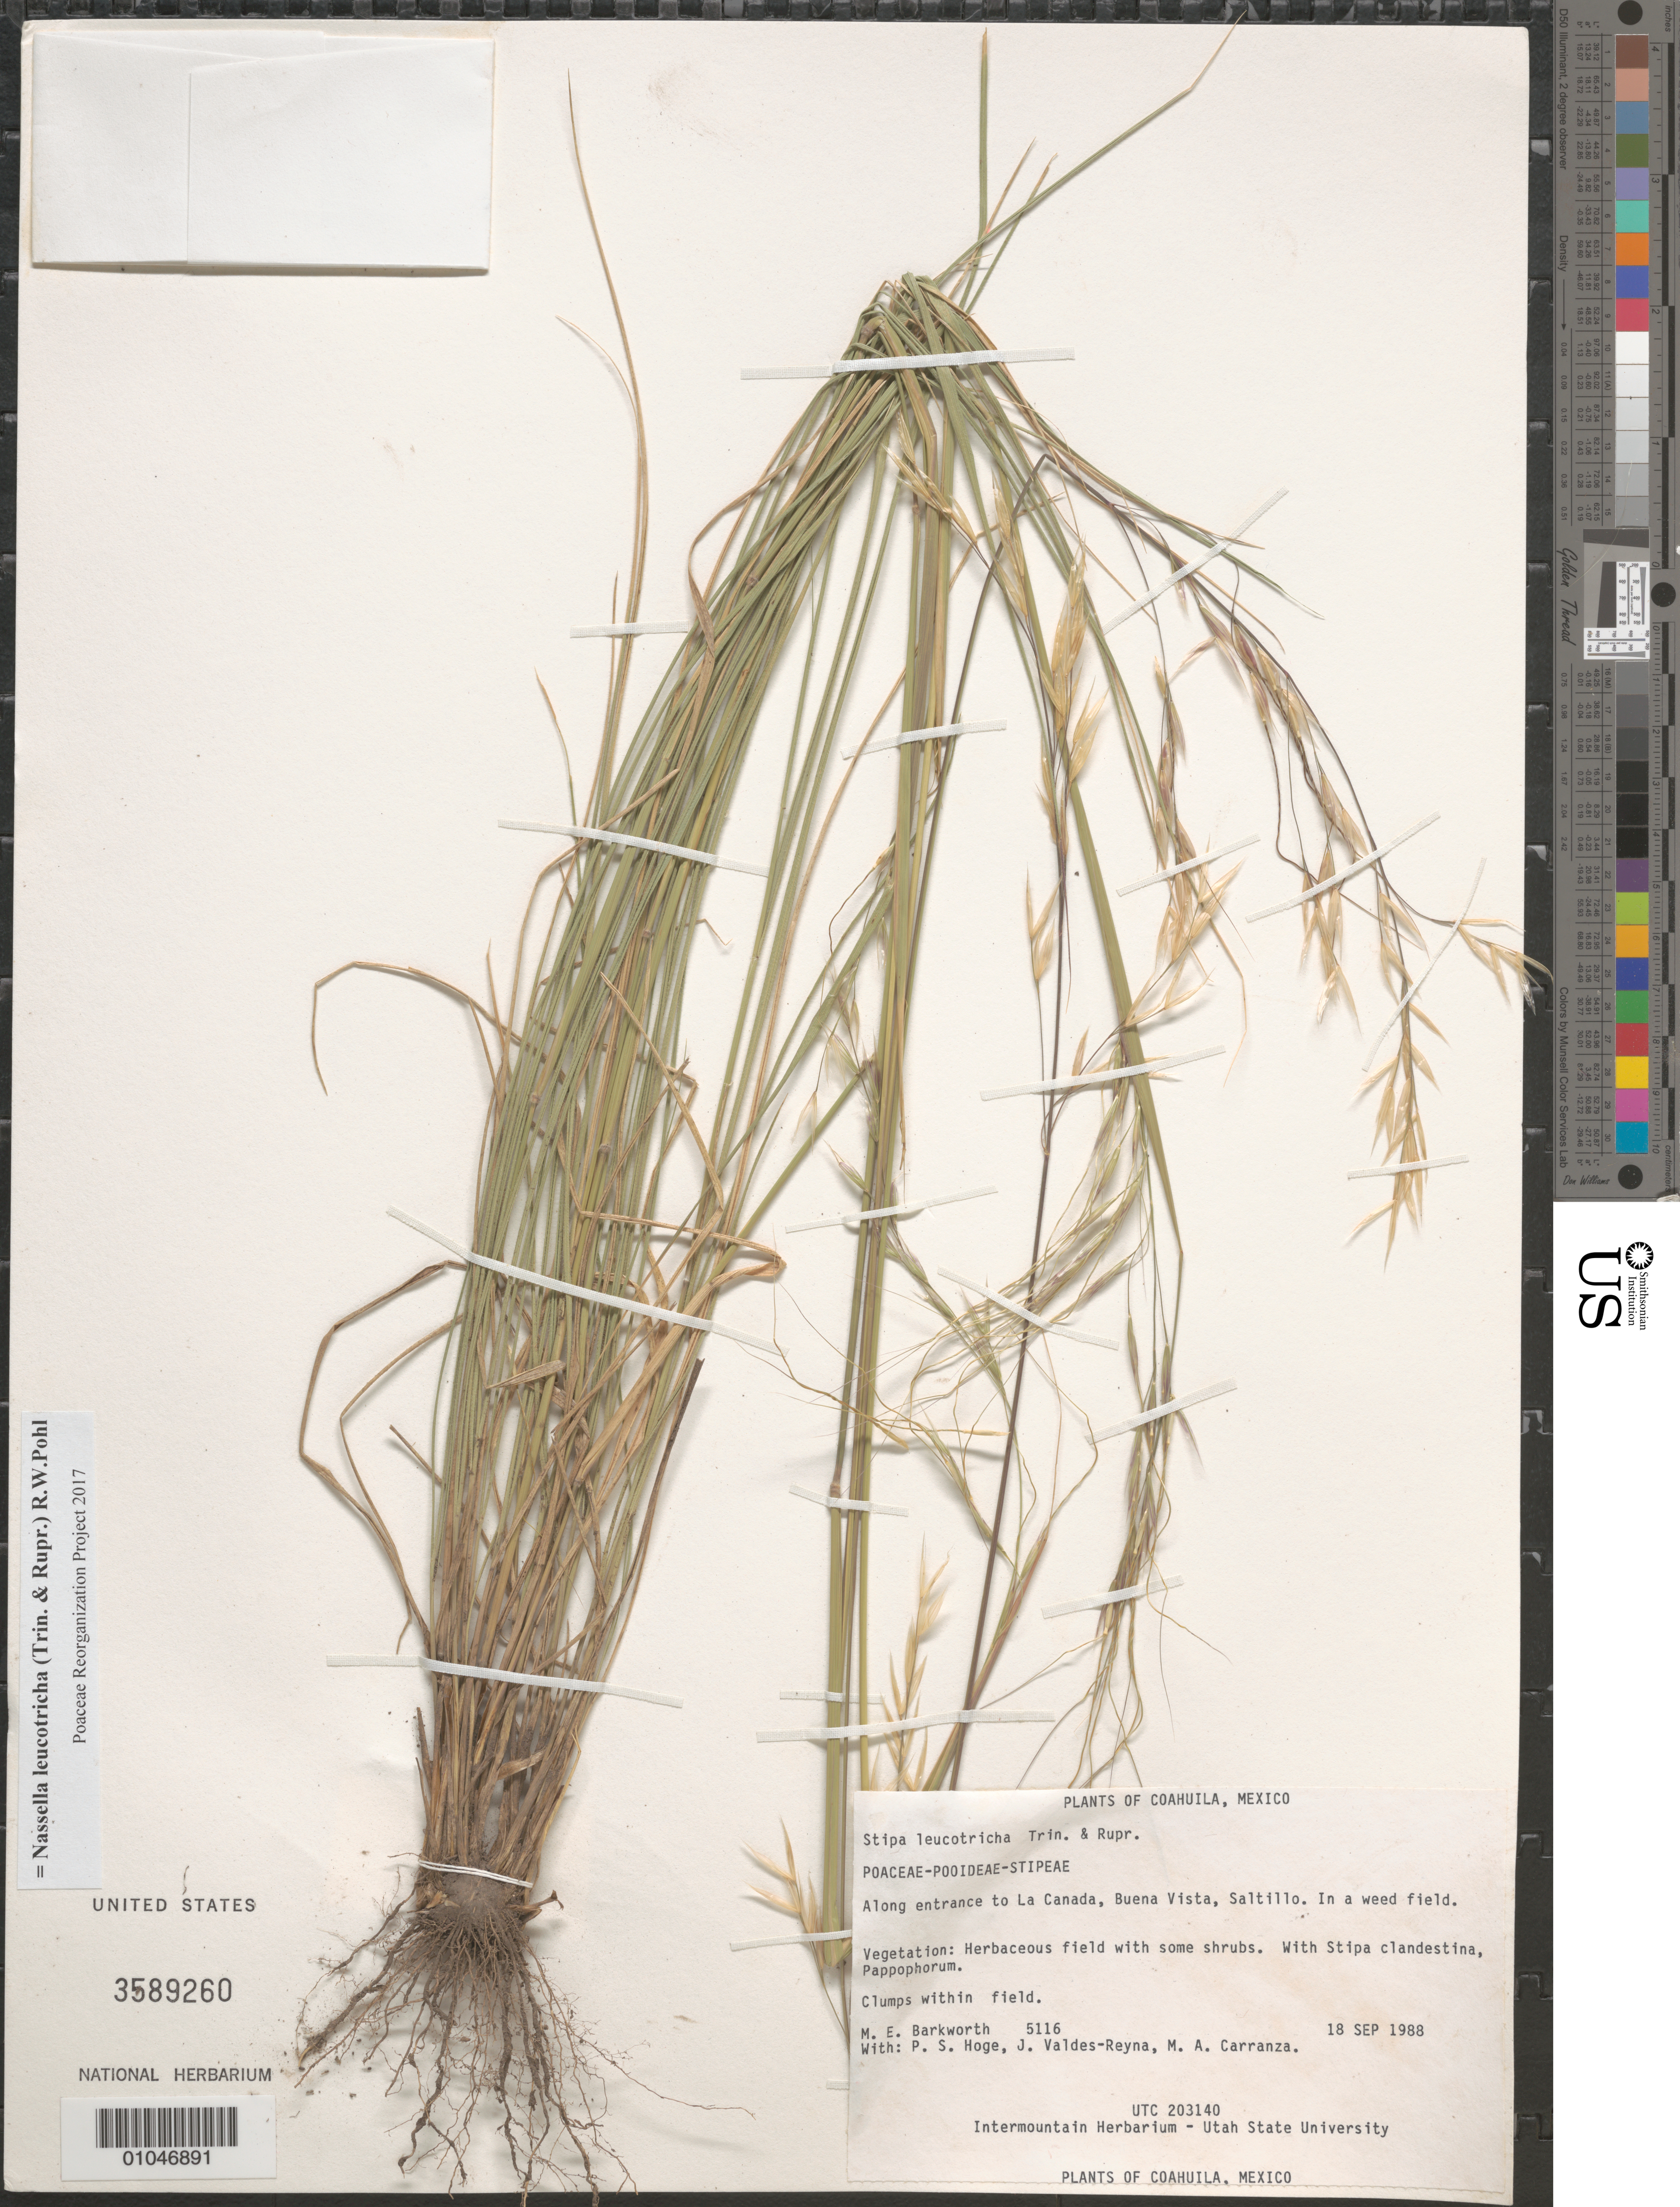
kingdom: Plantae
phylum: Tracheophyta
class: Liliopsida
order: Poales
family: Poaceae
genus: Nassella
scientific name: Nassella leucotricha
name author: (Trin. & Rupr.) R.W. Pohl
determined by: Poaceae Reorganization Project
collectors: M. E. Barkworth & P. S. Hoge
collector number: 5116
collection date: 1988-09-18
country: Mexico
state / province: Coahuila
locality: Along entrance to La Canada, Buena Vista, Saltillo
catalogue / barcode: US 3589260